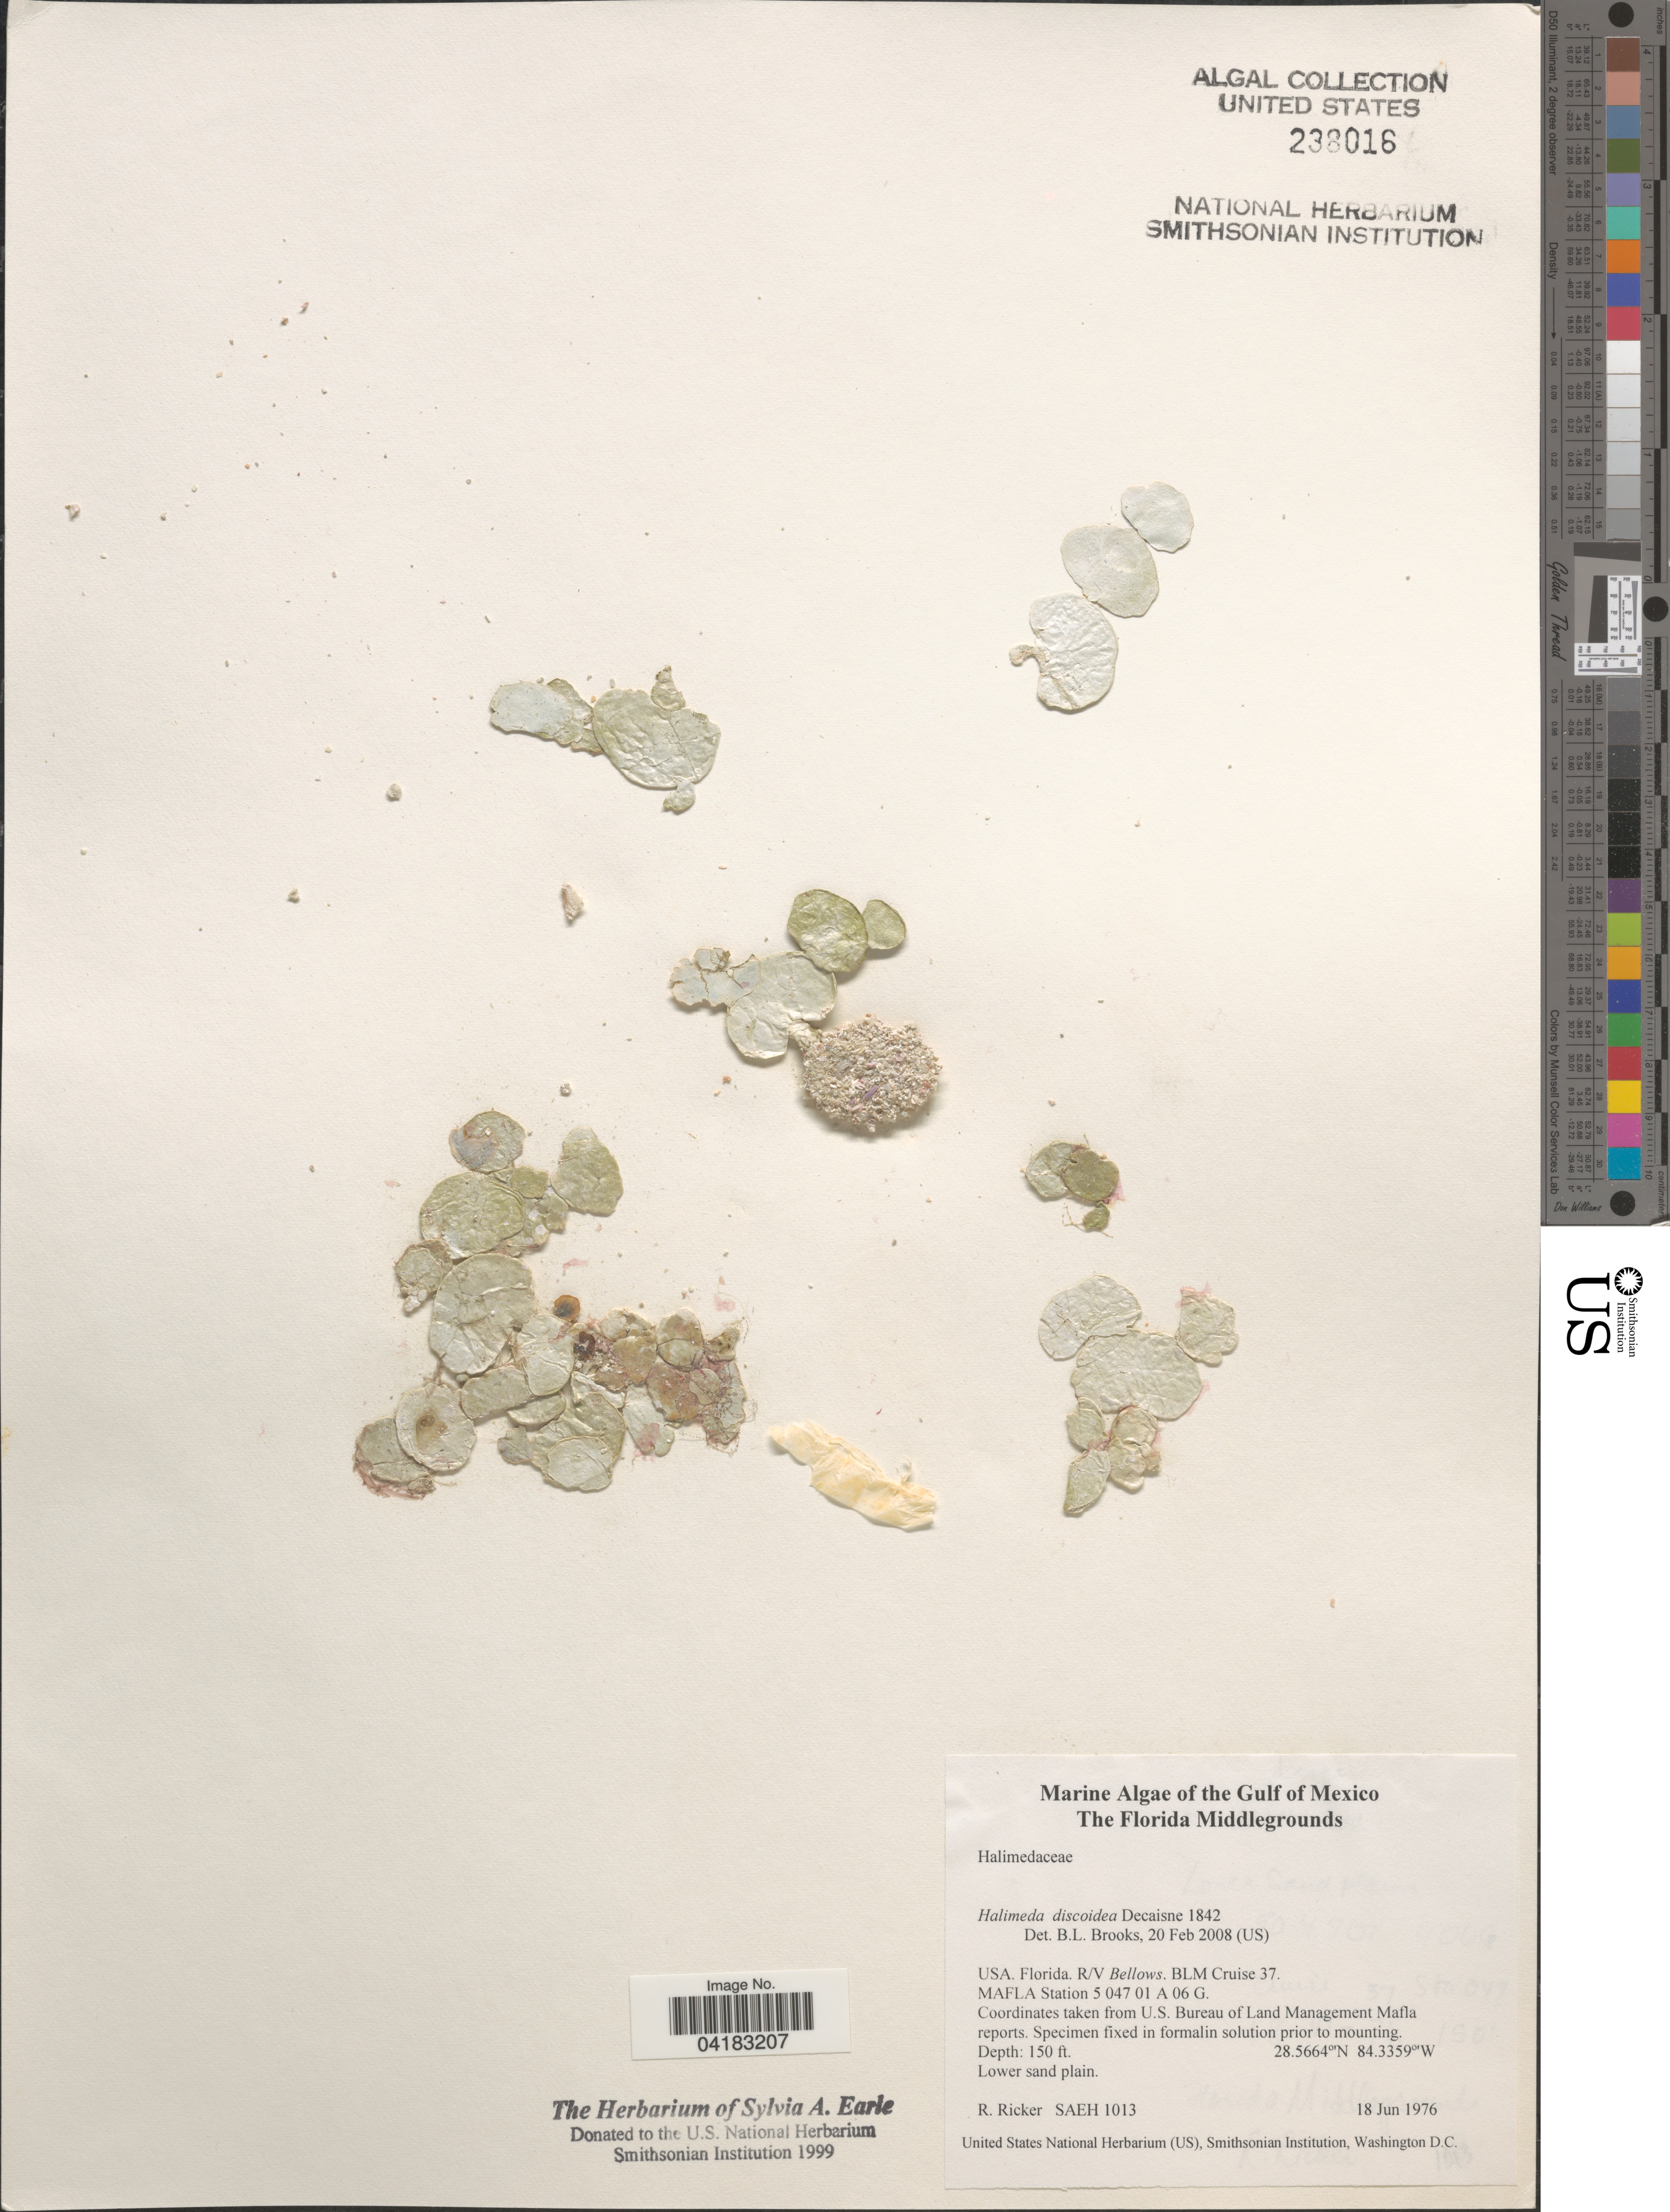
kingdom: Plantae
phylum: Chlorophyta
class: Ulvophyceae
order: Bryopsidales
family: Halimedaceae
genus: Halimeda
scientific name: Halimeda discoidea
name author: Decne.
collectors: R. Ricker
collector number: SAEH1013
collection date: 1976-06-18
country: United States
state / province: Florida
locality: Gulf of Mexico. The Florida Middlegrounds. R/V Bellows. BLM Cruise 37. MAFLA Station 5 047 01 A 06 G.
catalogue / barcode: US 238016